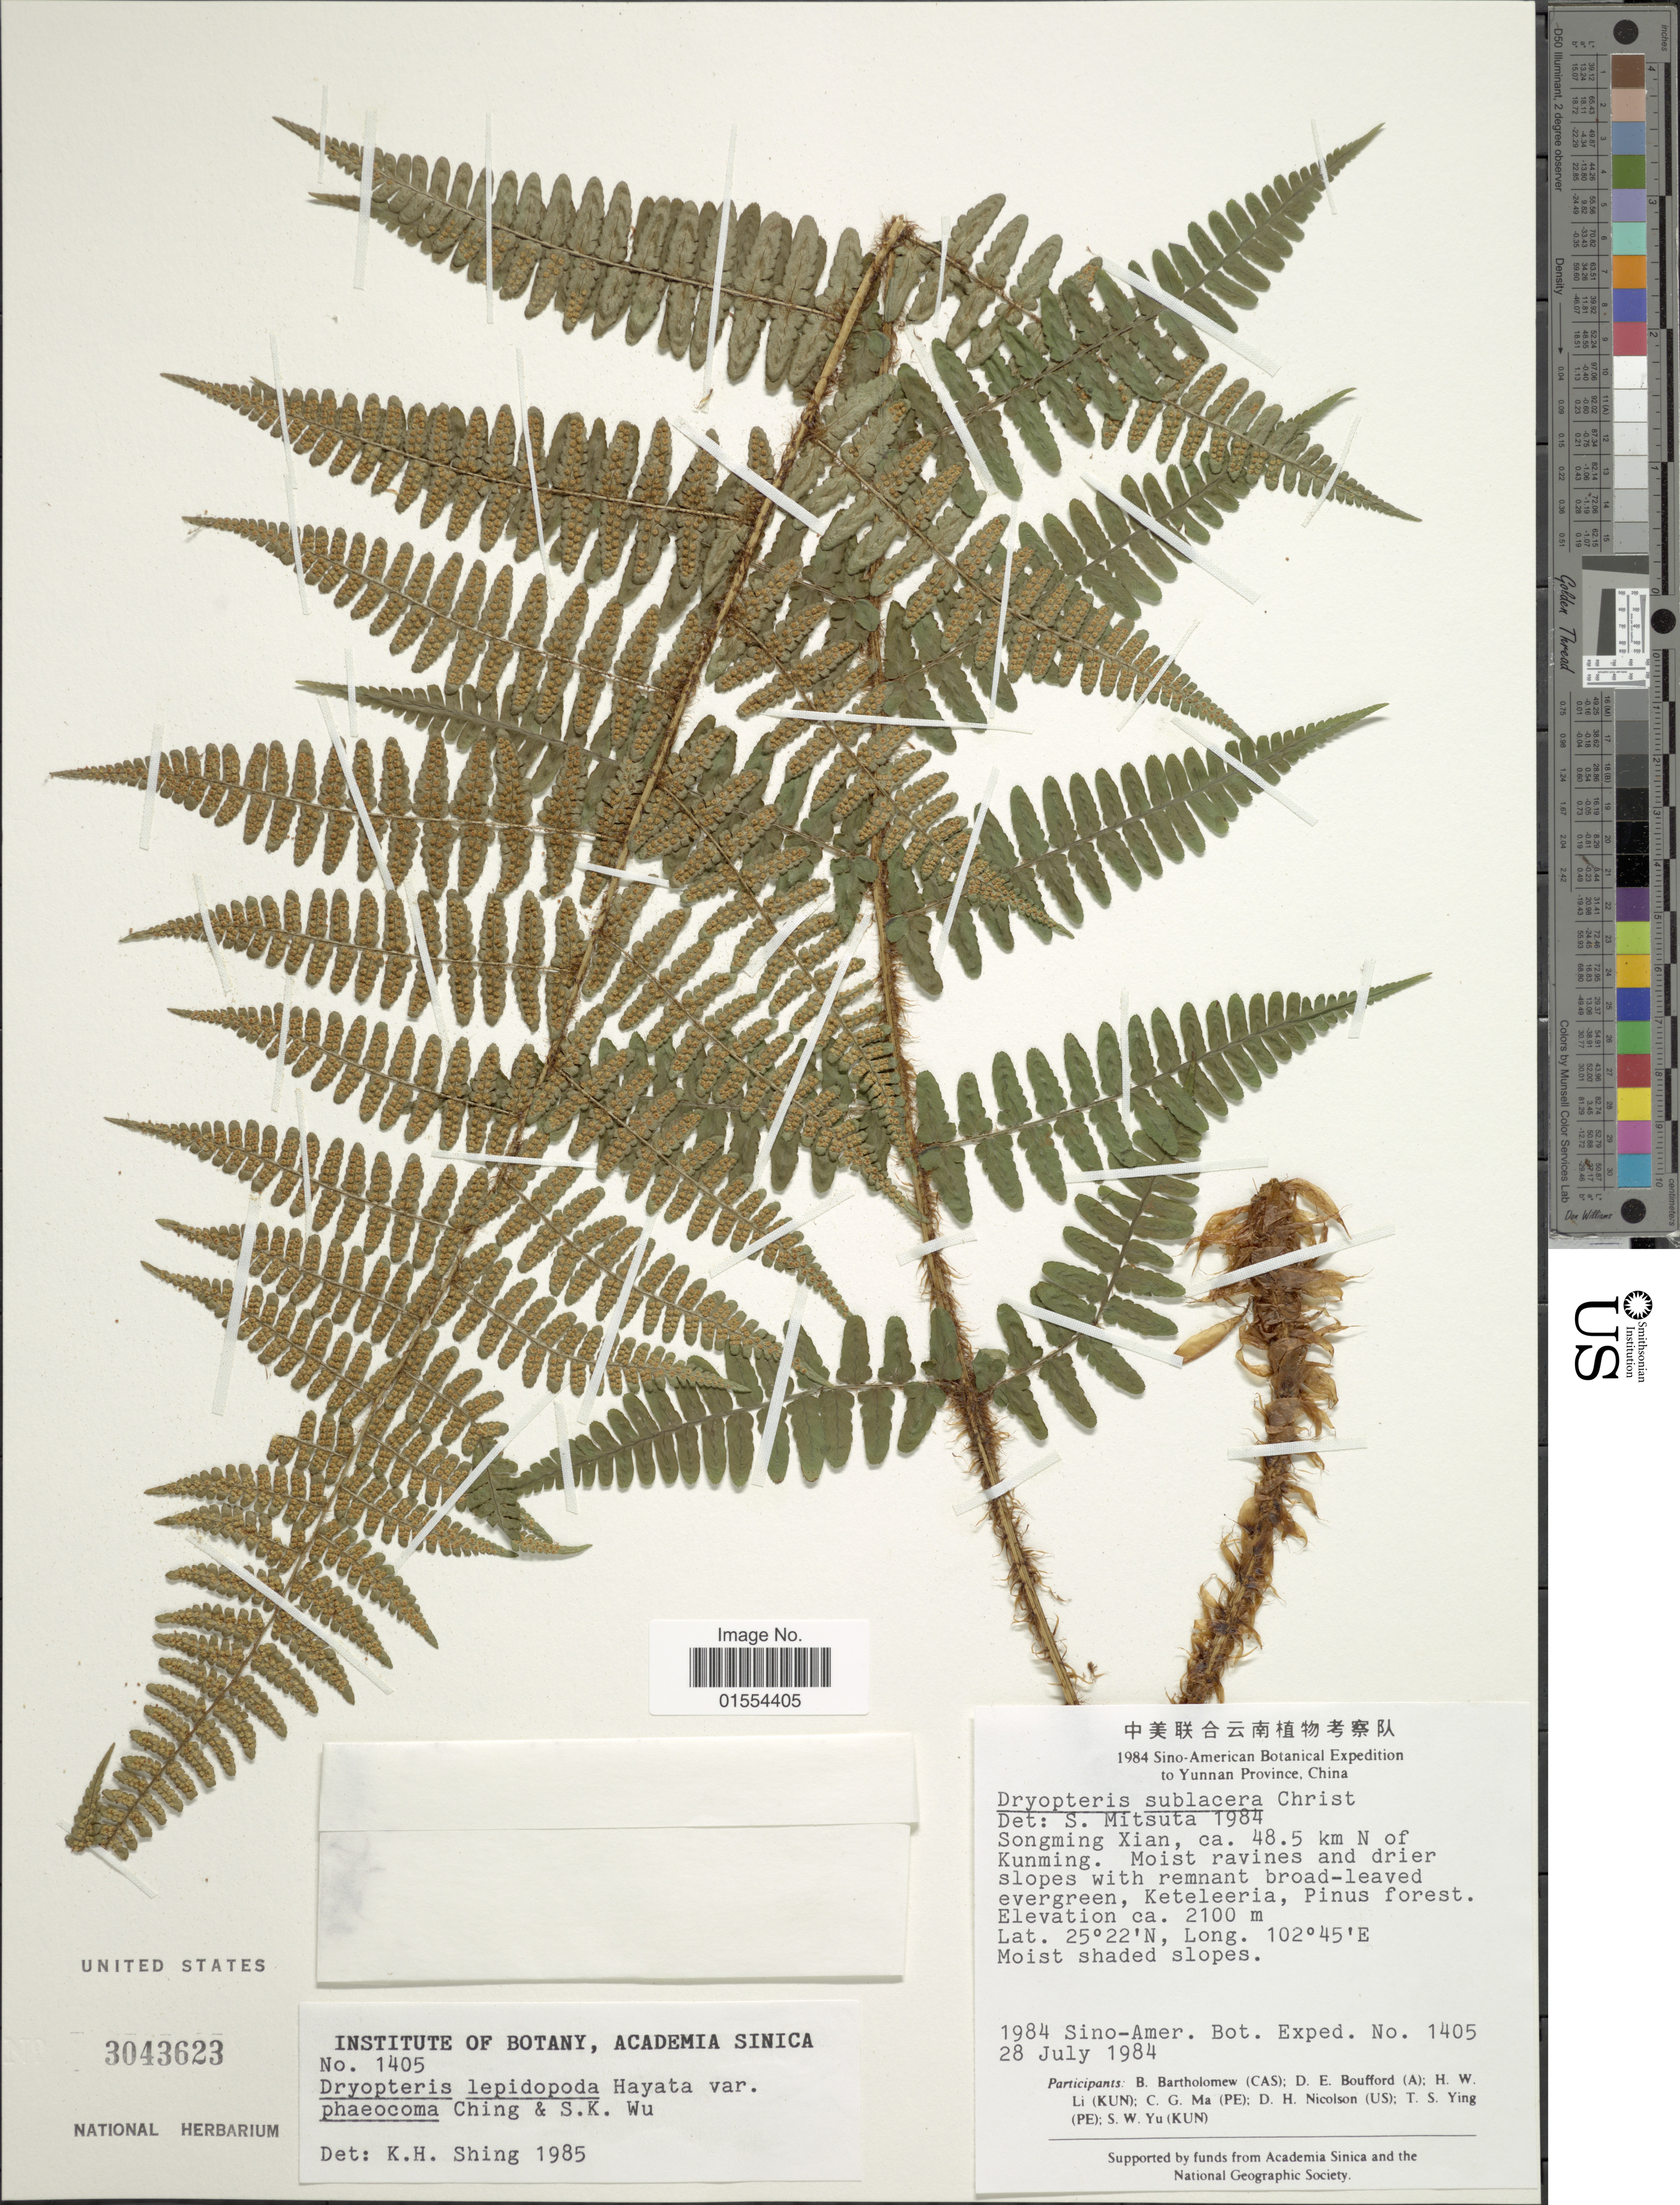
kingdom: Plantae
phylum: Tracheophyta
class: Polypodiopsida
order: Polypodiales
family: Dryopteridaceae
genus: Dryopteris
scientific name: Dryopteris lepidopoda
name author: Hayata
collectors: Sino-Amer. Bot. Exped. 1984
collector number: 1405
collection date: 1984-07-28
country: China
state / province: Yunnan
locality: Yunnnan Province, China. Sonming Xian, ca. 48.5 km N of Junming.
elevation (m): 2100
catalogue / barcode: US 3043623